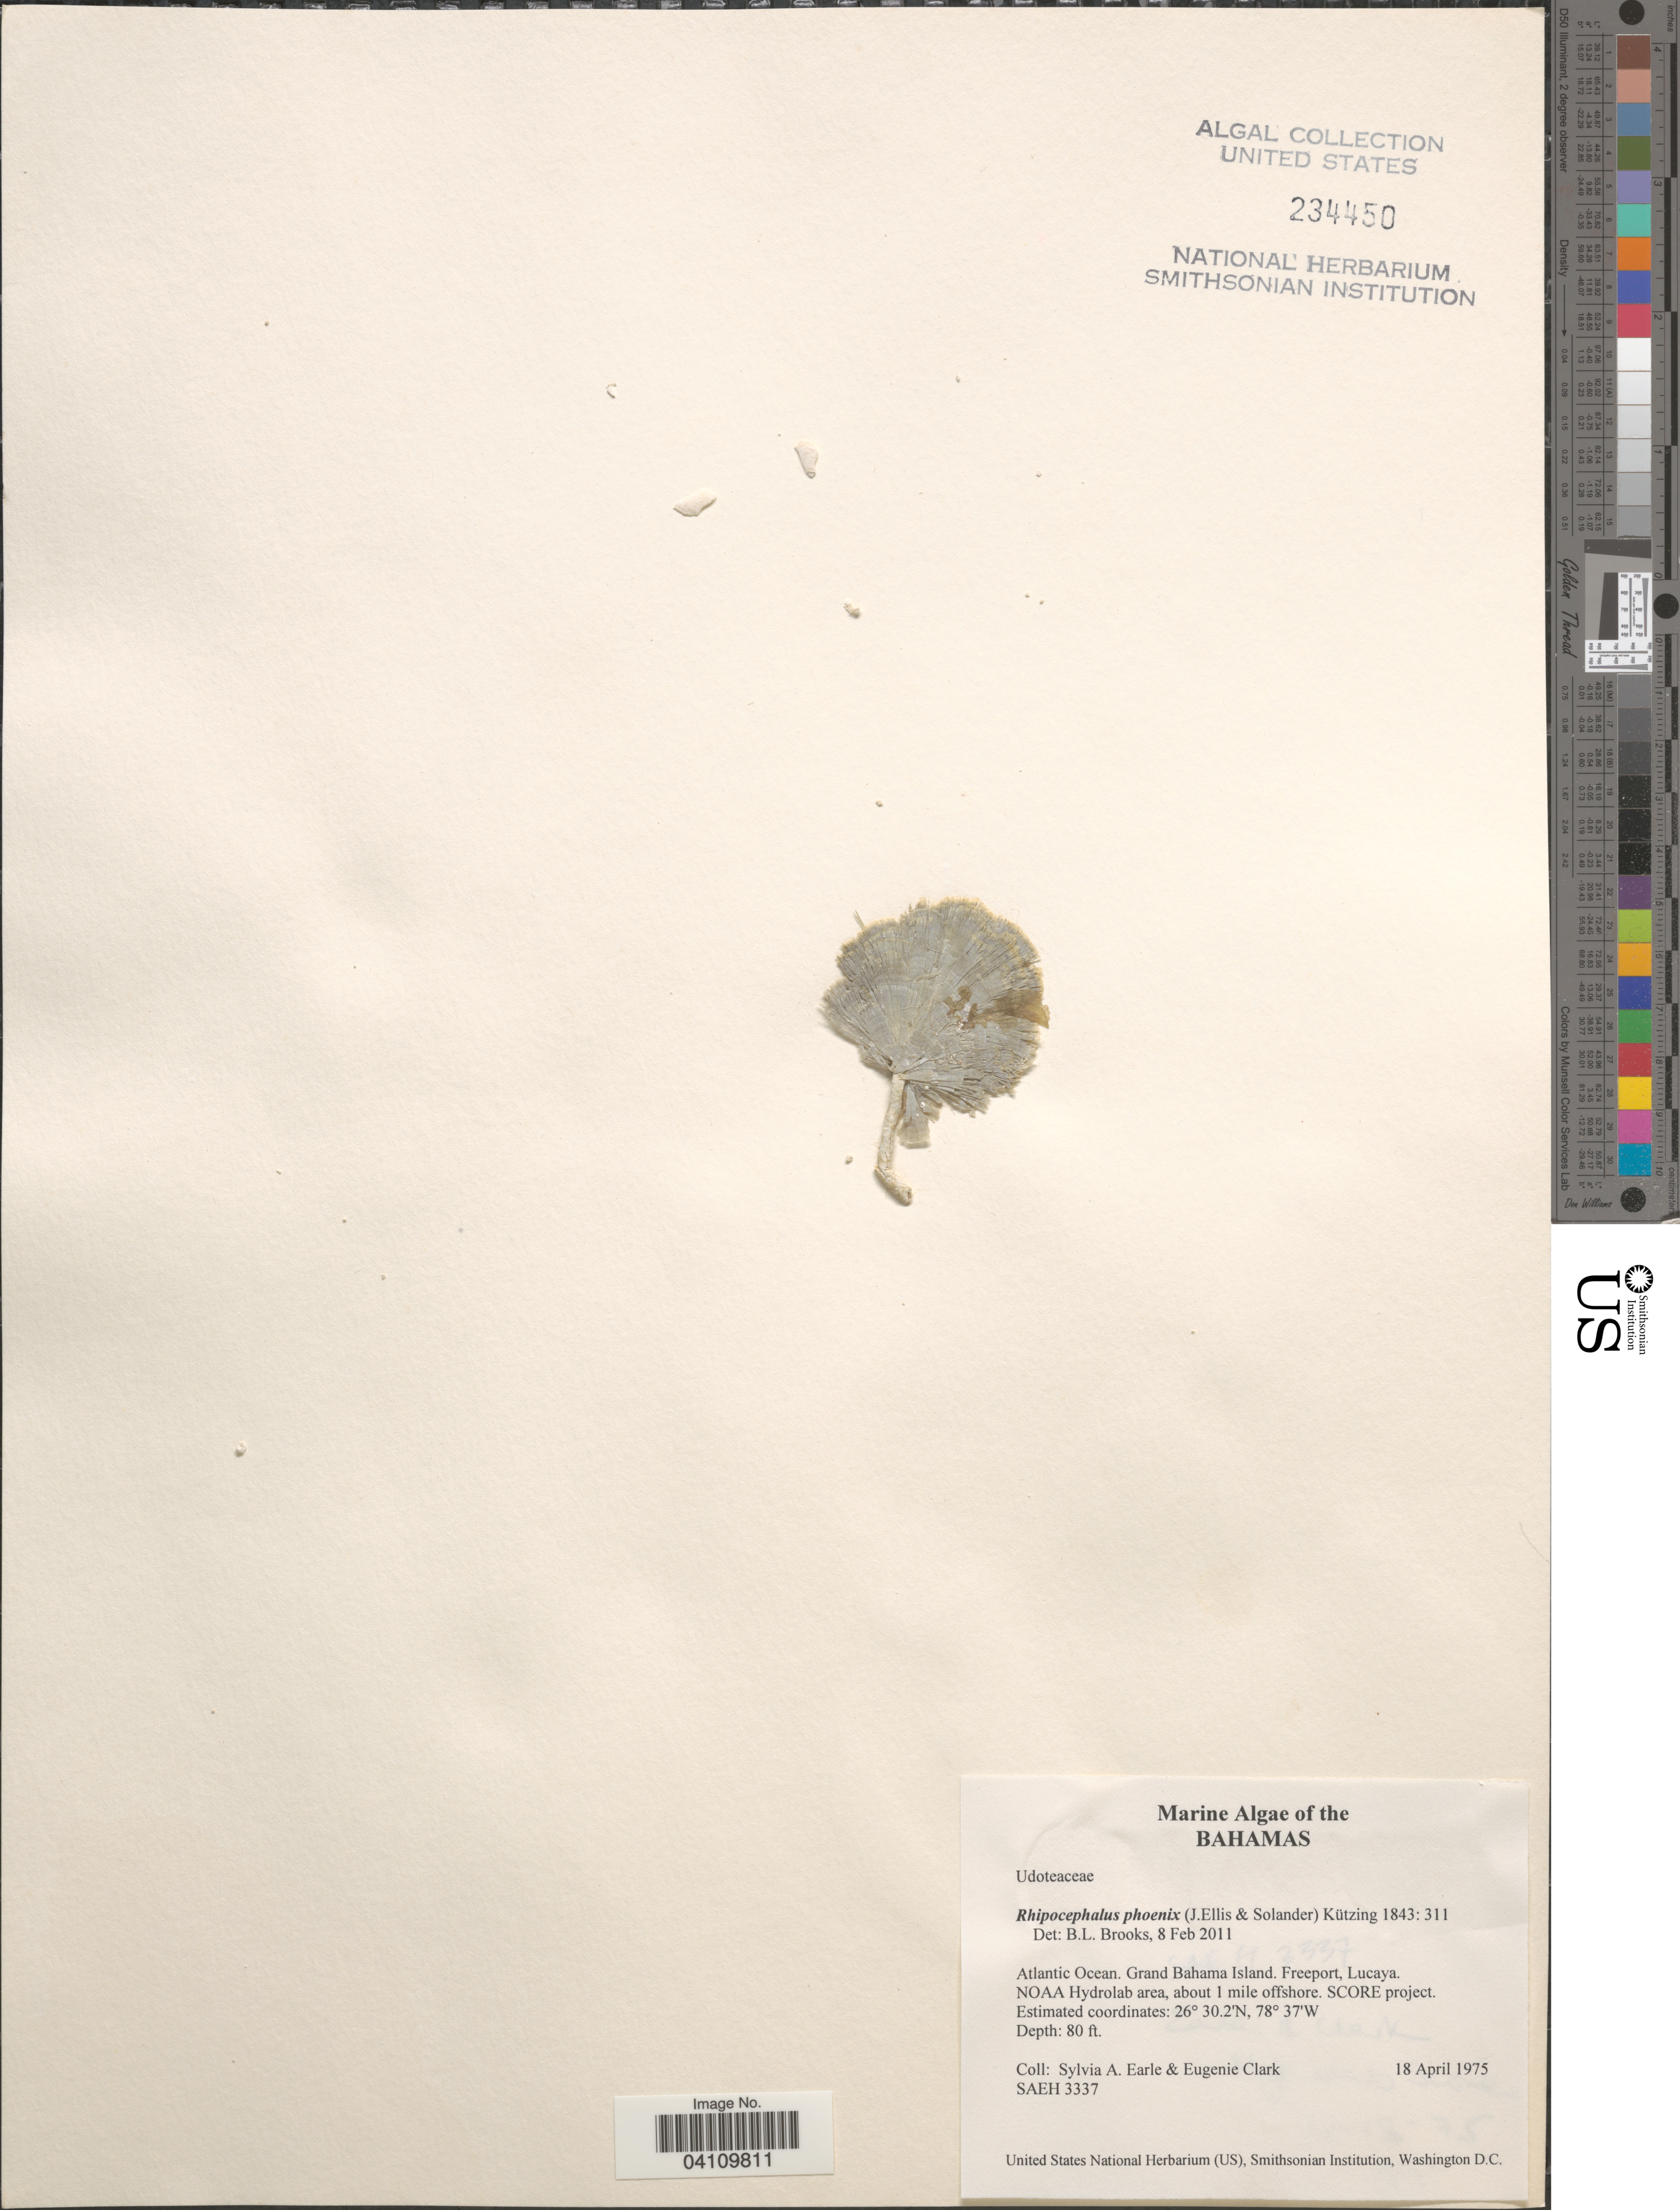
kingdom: Plantae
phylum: Chlorophyta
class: Ulvophyceae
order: Bryopsidales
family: Udoteaceae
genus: Rhipocephalus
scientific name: Rhipocephalus phoenix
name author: (J. Ellis & Sol.) Kütz.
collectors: S. A. Earle & E. Clark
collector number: SAEH 3337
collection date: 1975-04-18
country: Bahamas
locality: Atlantic Ocean. Grand Bahama Island. Freeport, Lucaya. NOAA Hydrolab area, about 1 mile offshore. SCORE project.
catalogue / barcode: US 234450